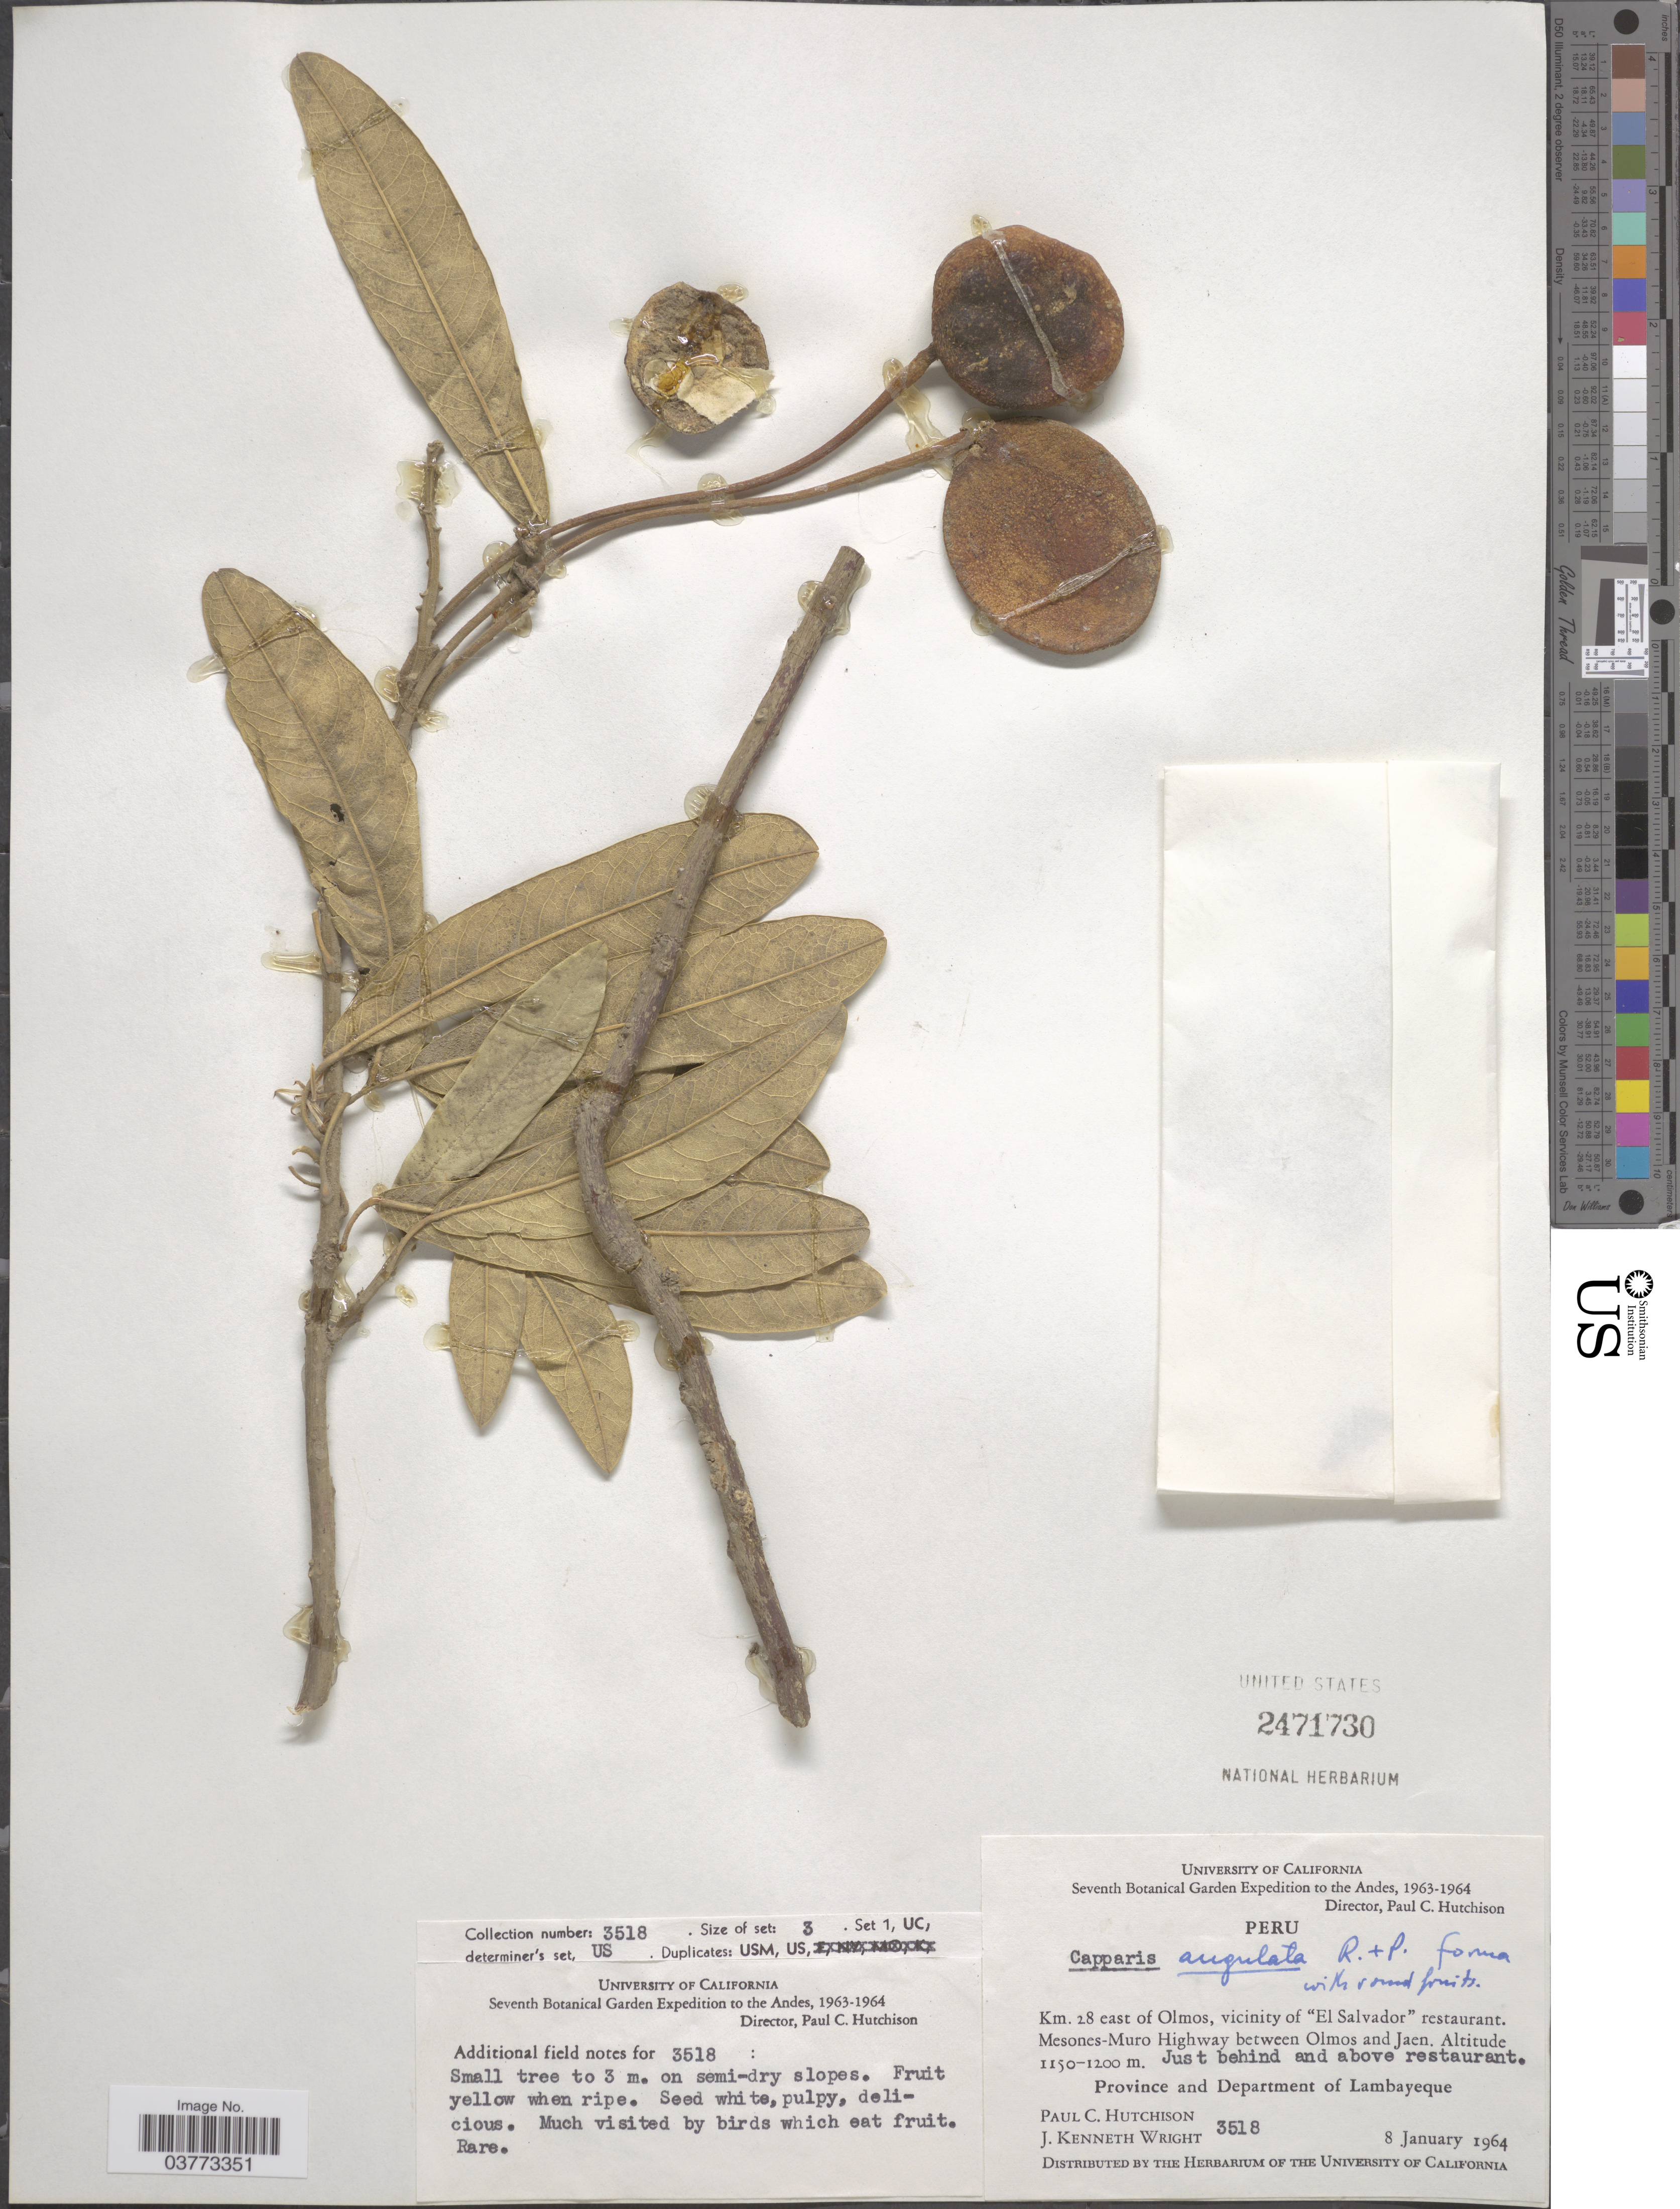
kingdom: Plantae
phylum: Tracheophyta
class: Magnoliopsida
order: Brassicales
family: Capparaceae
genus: Colicodendron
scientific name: Colicodendron angulatum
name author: (Ruiz & Pav. ex DC.) Hutch.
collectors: P. C. Hutchison & J. K. Wright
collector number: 3518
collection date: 1964-01-08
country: Peru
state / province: Lambayeque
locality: The Andes. Km. 28 east of Olmos, vicinity of "El Salvador" restaurant. Mesones-Muro Highway between Olmos and Jaen. Department of Lambayeque.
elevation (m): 1150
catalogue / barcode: US 2471730